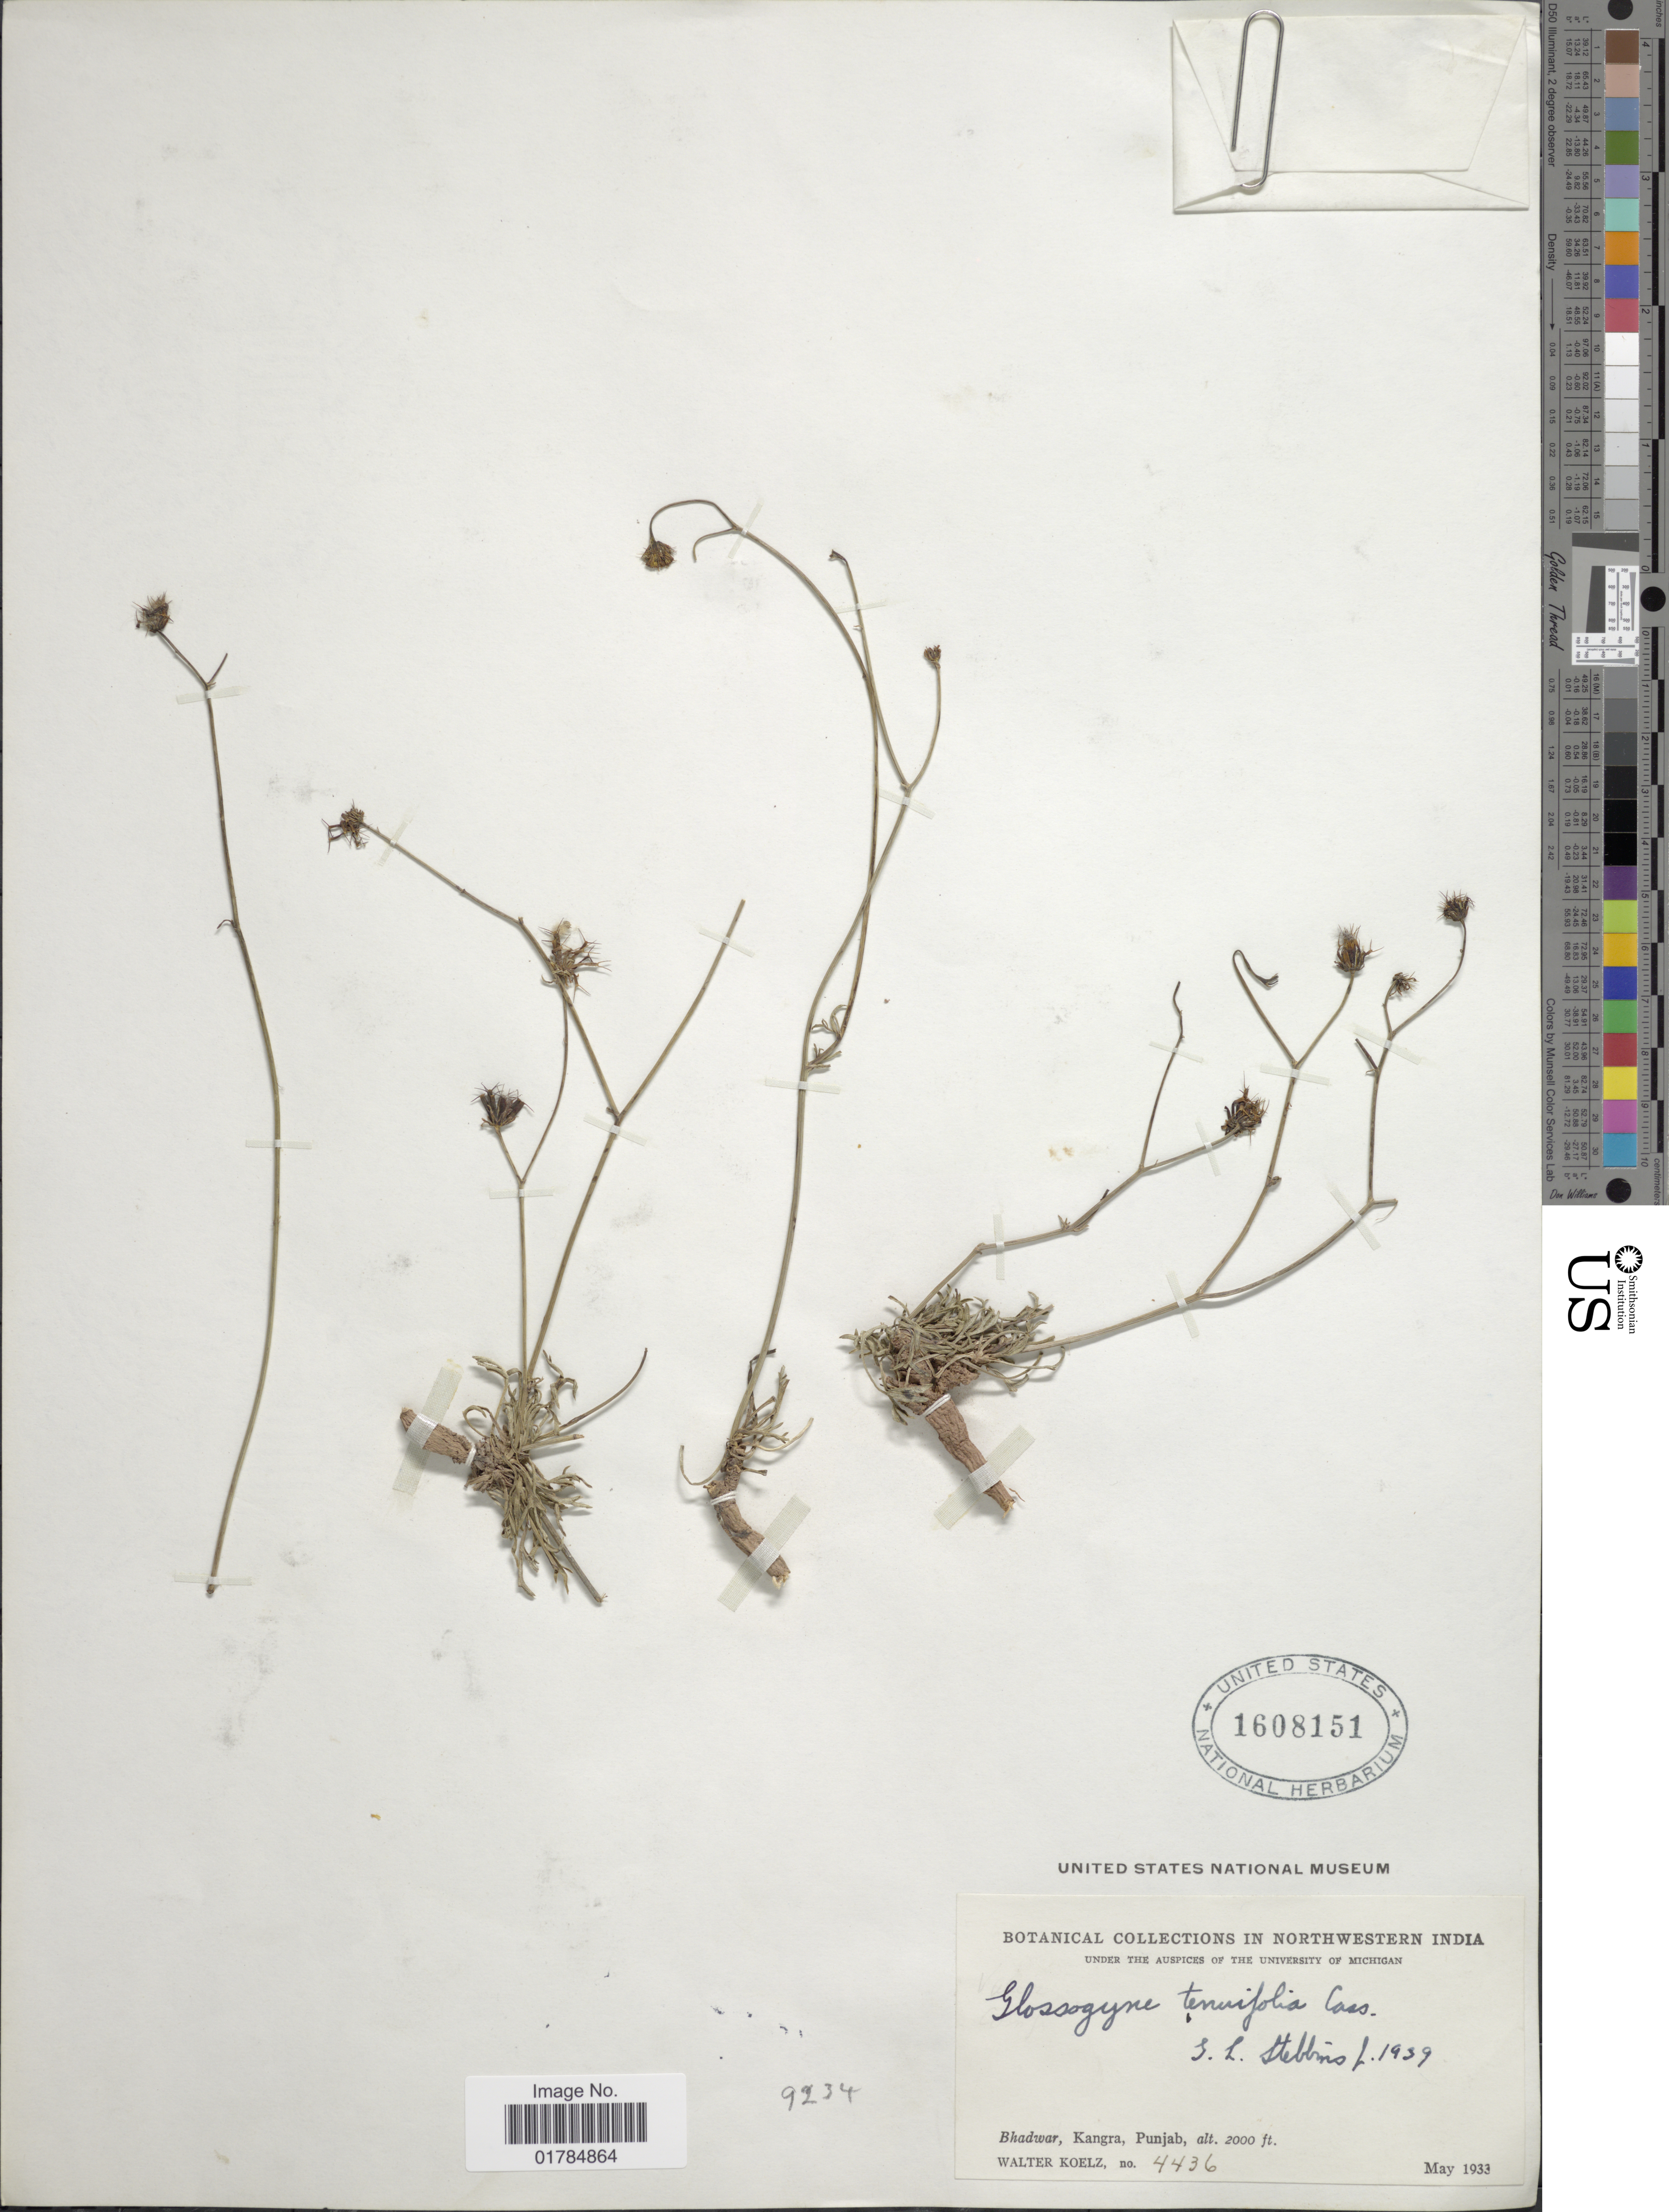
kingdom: Plantae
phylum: Tracheophyta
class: Magnoliopsida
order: Asterales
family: Asteraceae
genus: Glossogyne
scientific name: Glossogyne tenuifolia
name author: (Labill.)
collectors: W. N. Koelz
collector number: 4436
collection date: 1933-05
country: India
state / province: Himachal Pradesh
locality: Northwestern India. Bhadwar, Kangra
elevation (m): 610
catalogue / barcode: US 1608151